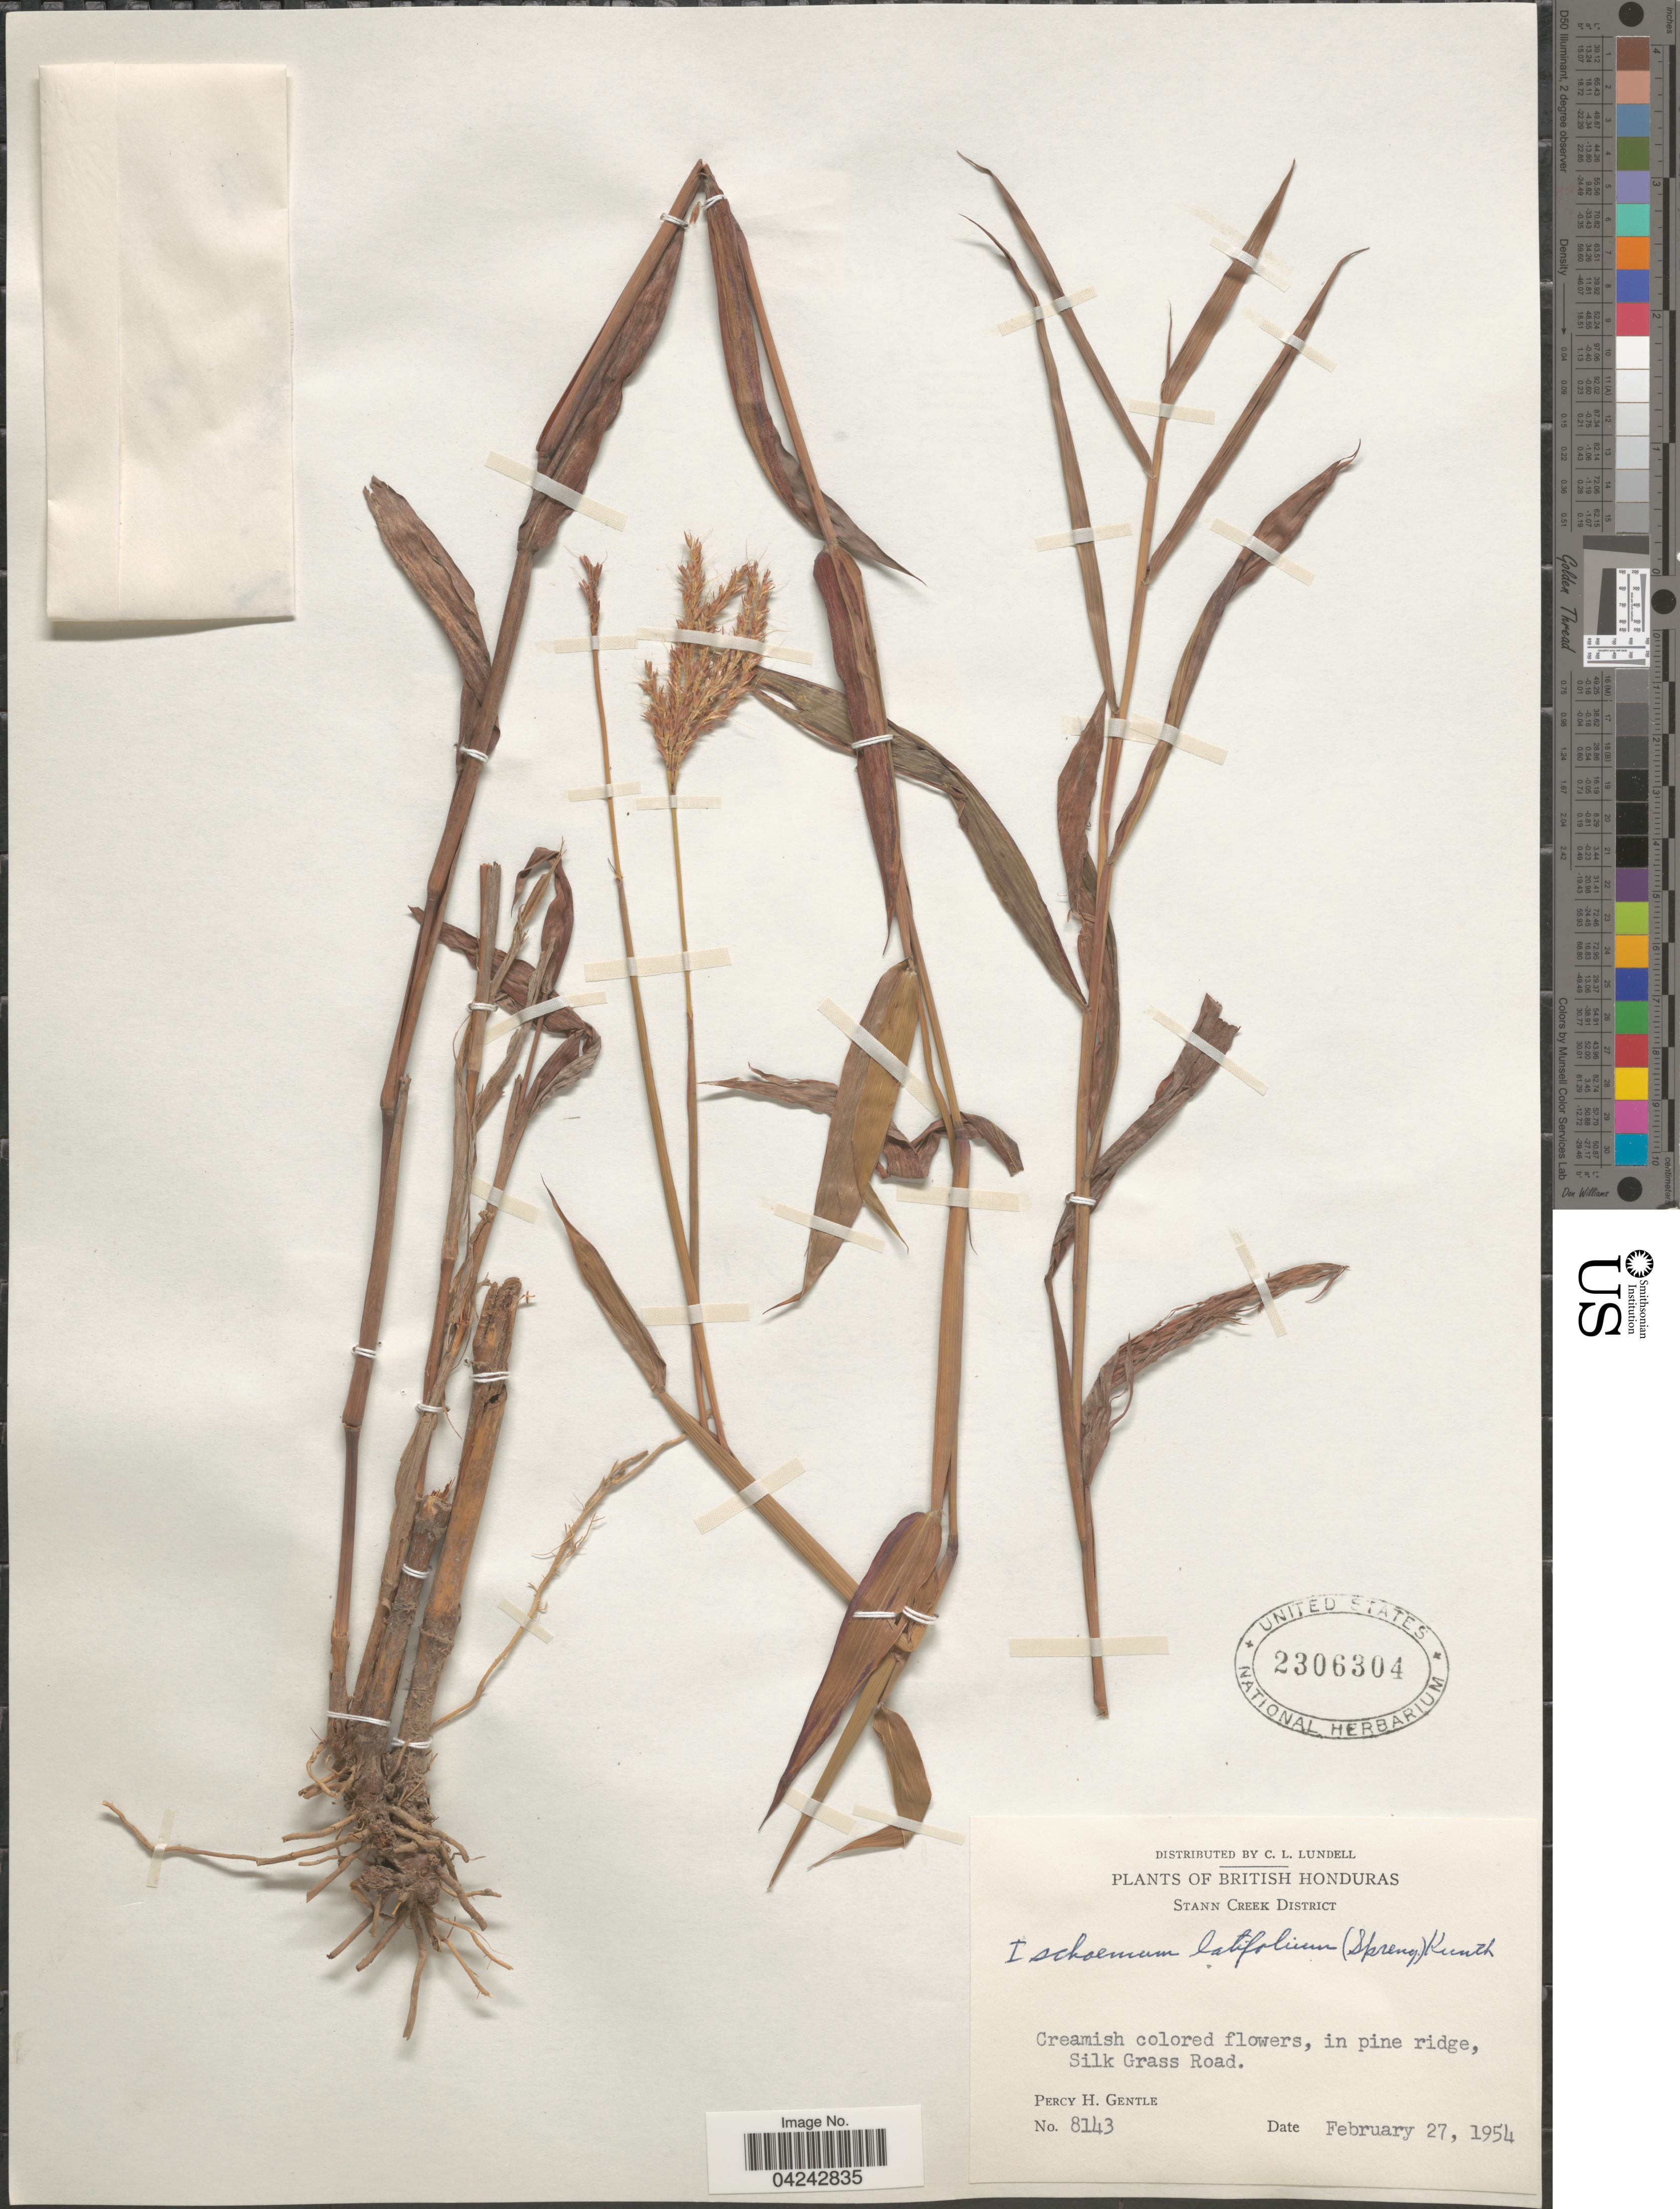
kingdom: Plantae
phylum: Tracheophyta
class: Liliopsida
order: Poales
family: Poaceae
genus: Ischaemum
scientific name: Ischaemum latifolium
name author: (Spreng.) Kunth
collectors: P. H. Gentle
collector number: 8143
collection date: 1954-02-27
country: Belize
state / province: Stann Creek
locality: British Honduras. Stann Creek District. In pine ridge, Silk Grass Road.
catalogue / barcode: US 2306304